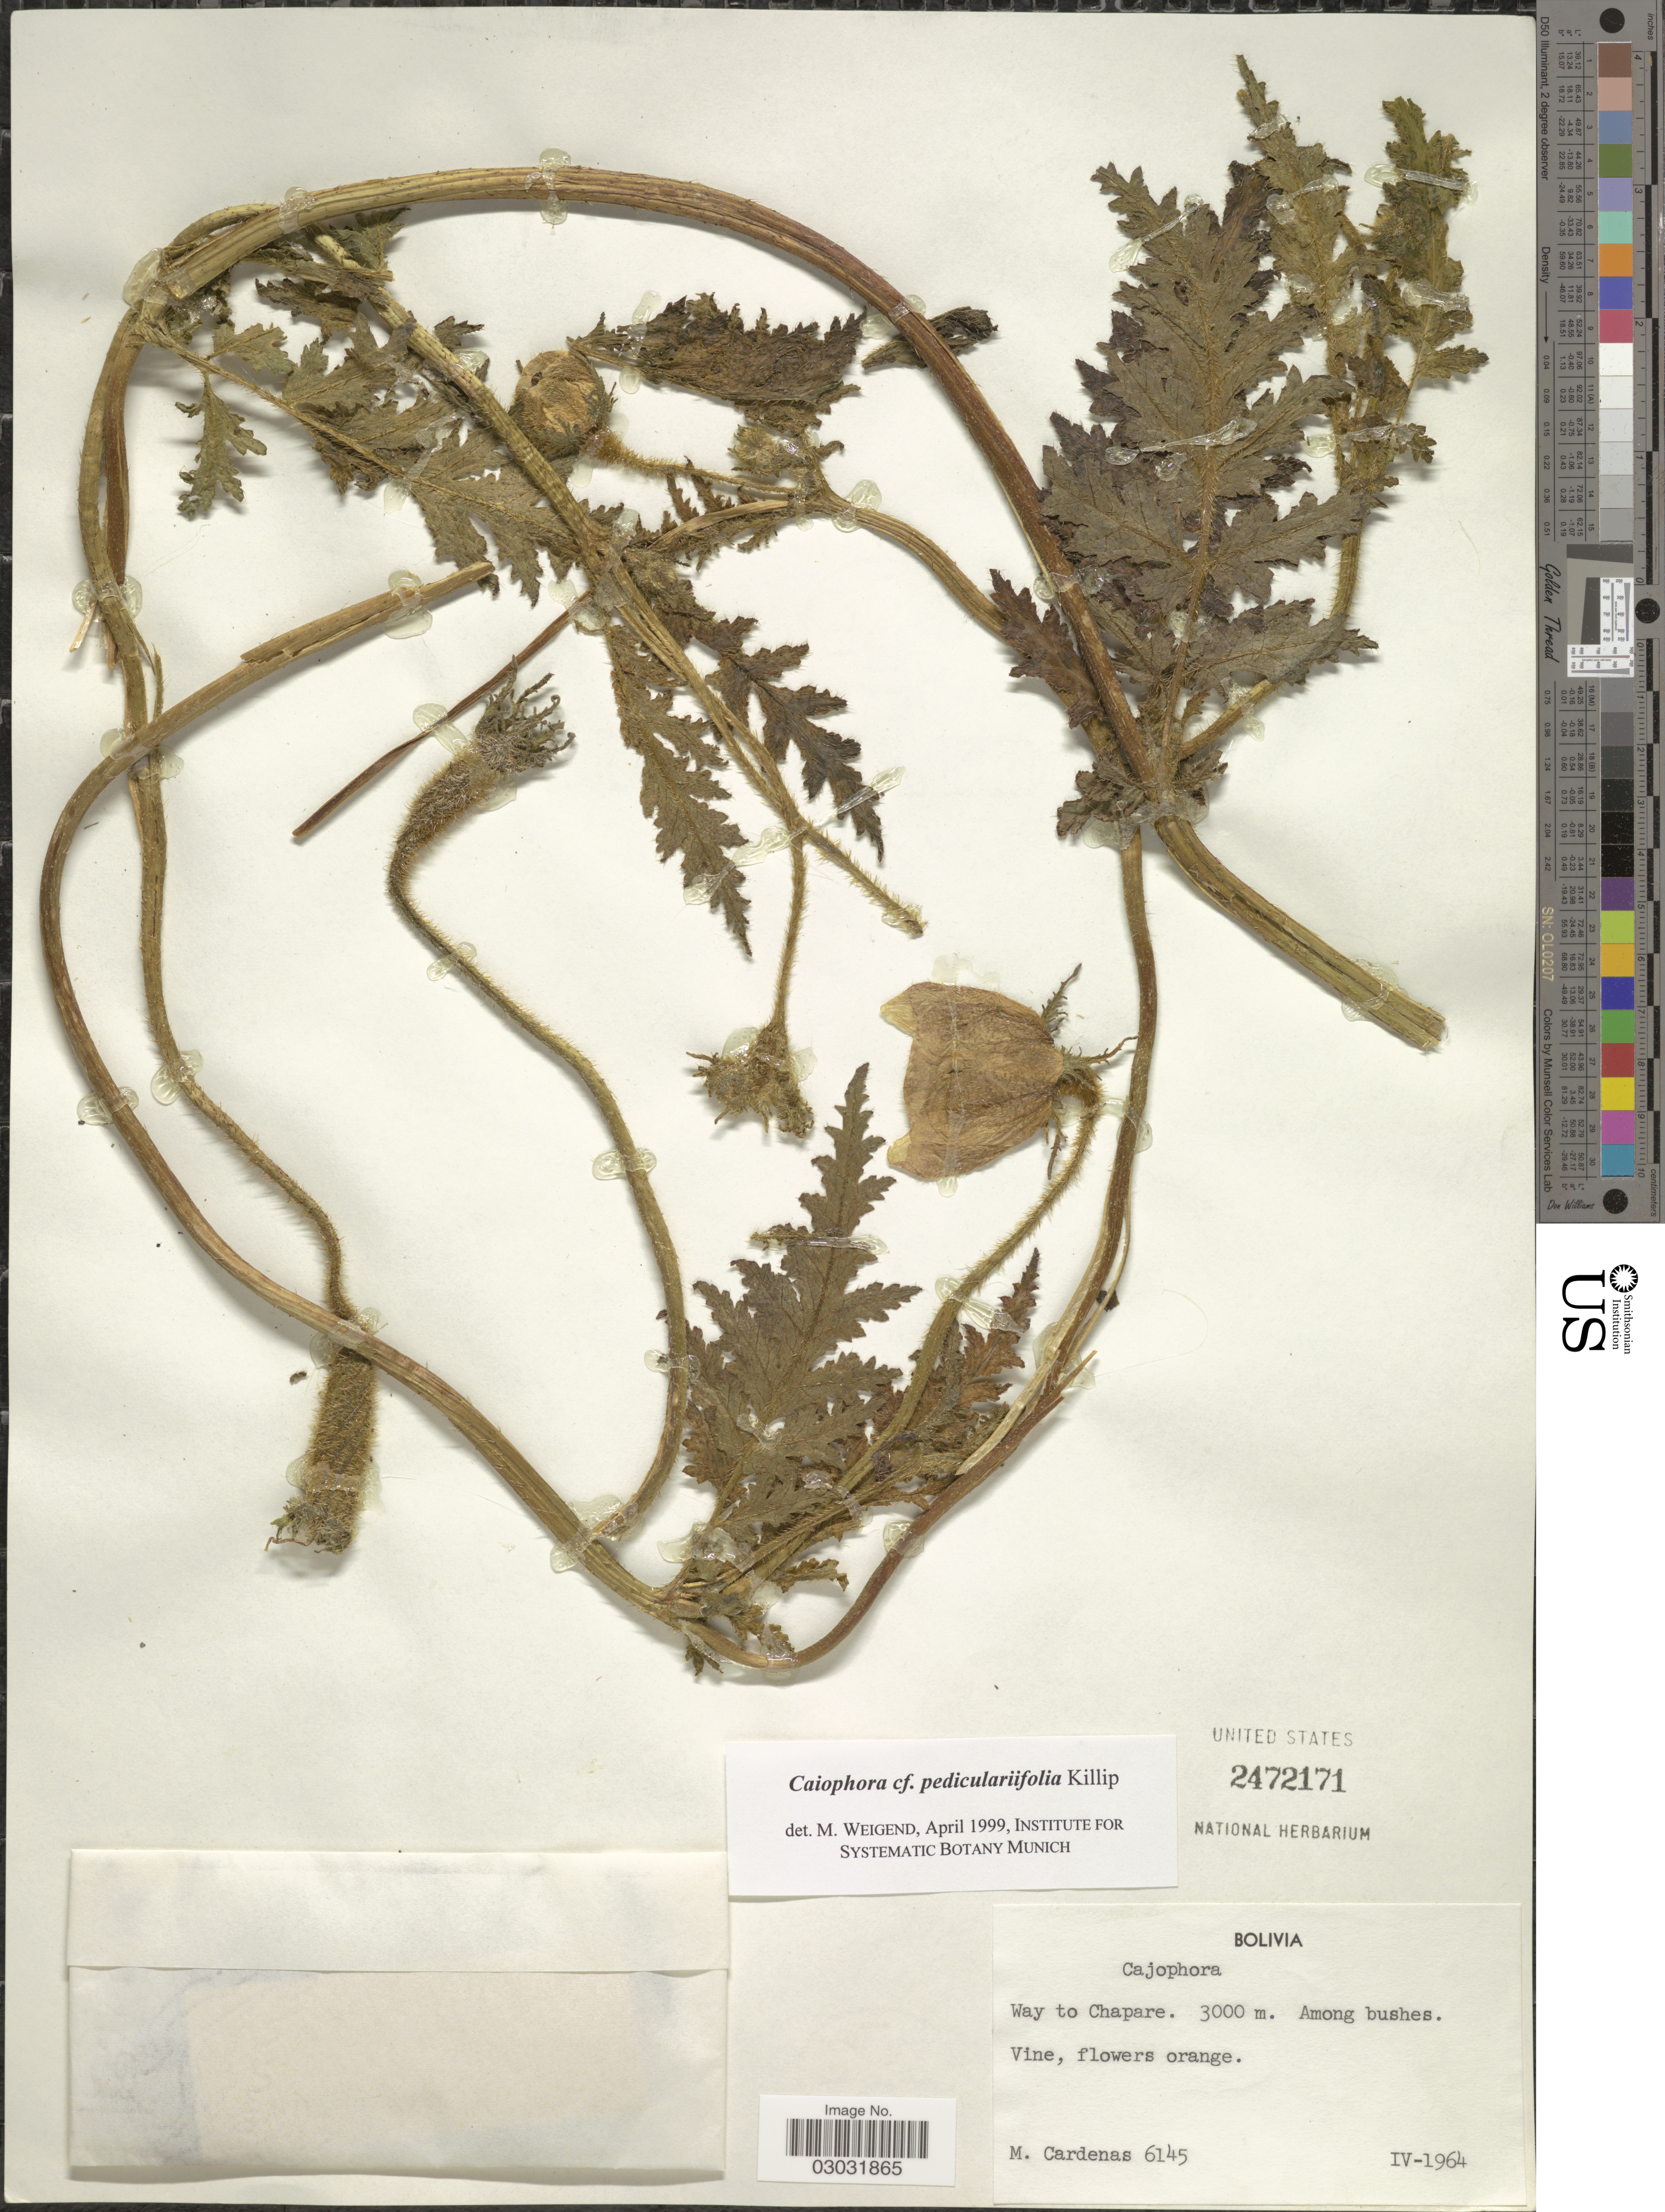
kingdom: Plantae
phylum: Tracheophyta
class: Magnoliopsida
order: Cornales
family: Loasaceae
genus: Caiophora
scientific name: Caiophora pedicularifolia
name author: Killip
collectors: M. Cárdenas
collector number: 6145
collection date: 1964-04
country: Bolivia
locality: Way to Chapare.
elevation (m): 3000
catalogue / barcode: US 2472171